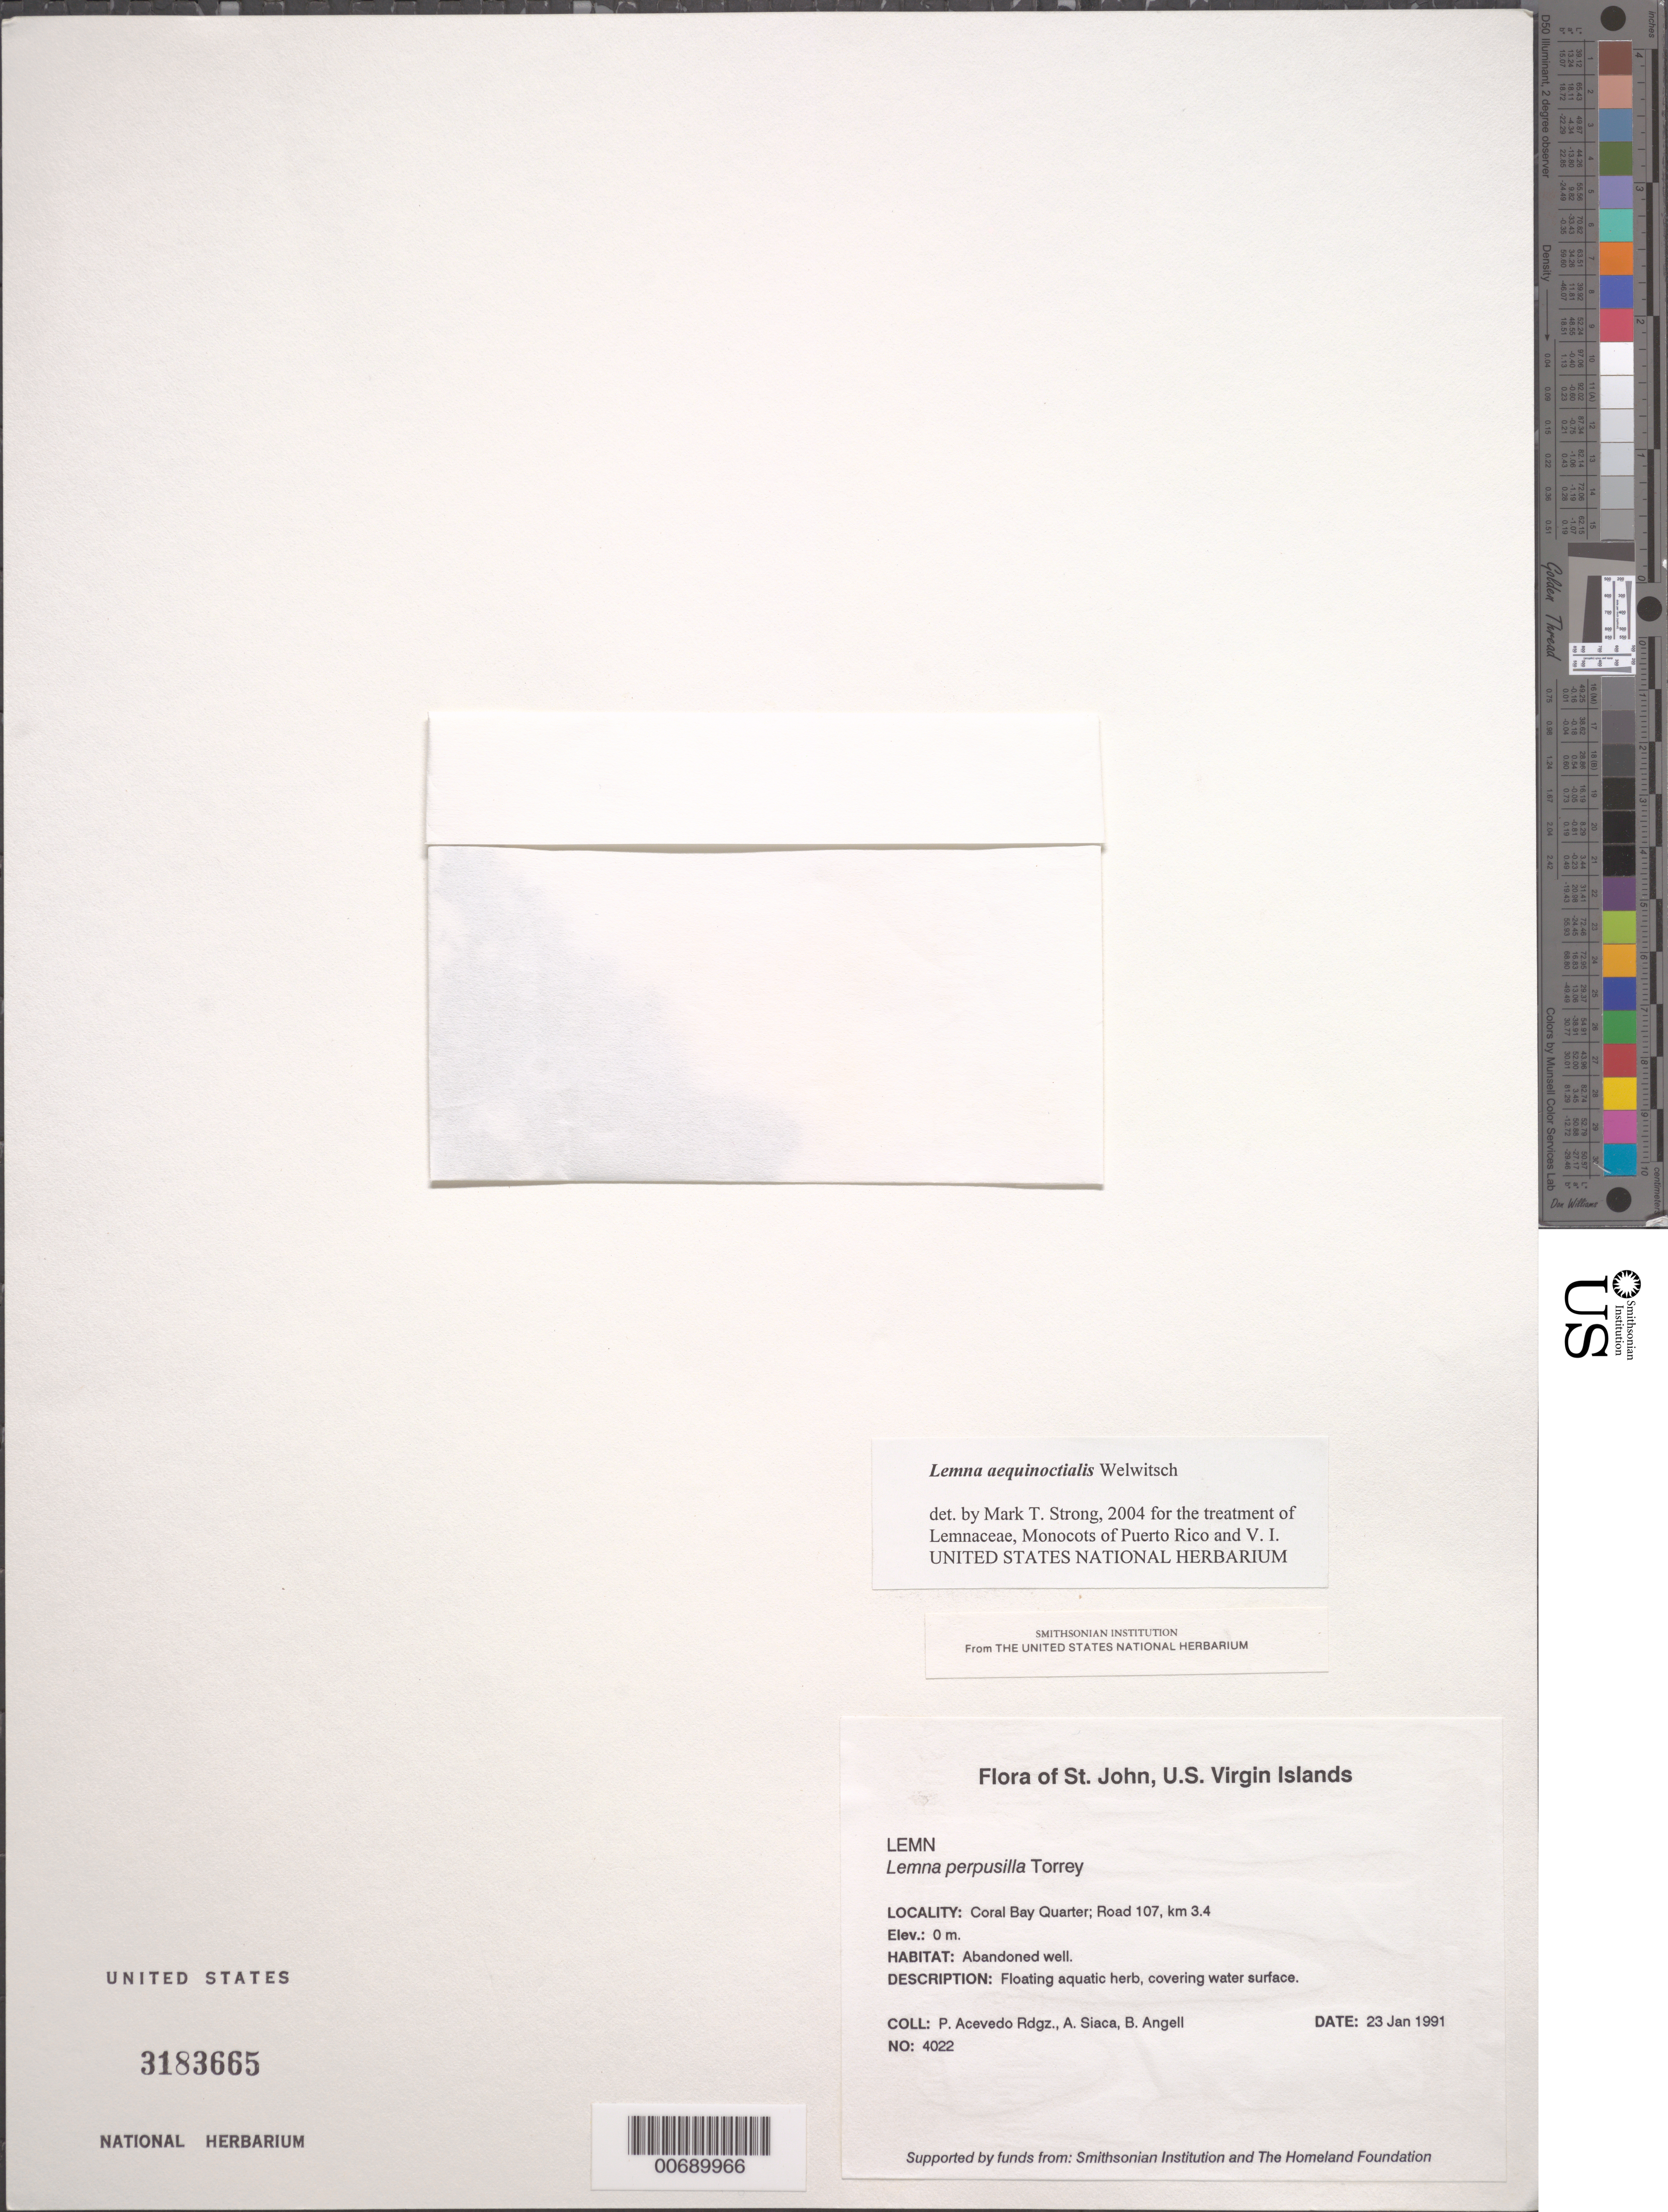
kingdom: Plantae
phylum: Tracheophyta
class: Liliopsida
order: Alismatales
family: Araceae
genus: Lemna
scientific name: Lemna perpusilla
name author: Torr.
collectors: P. Acevedo-Rodr., A. Siaca & Bobbi Angell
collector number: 4022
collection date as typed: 23 Jan 1991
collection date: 1991-01-23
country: U.S. Virgin Islands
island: St. John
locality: Coral Bay Quarter; Road 107, km 3.4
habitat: Abandoned well.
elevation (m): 0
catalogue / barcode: US 3183665